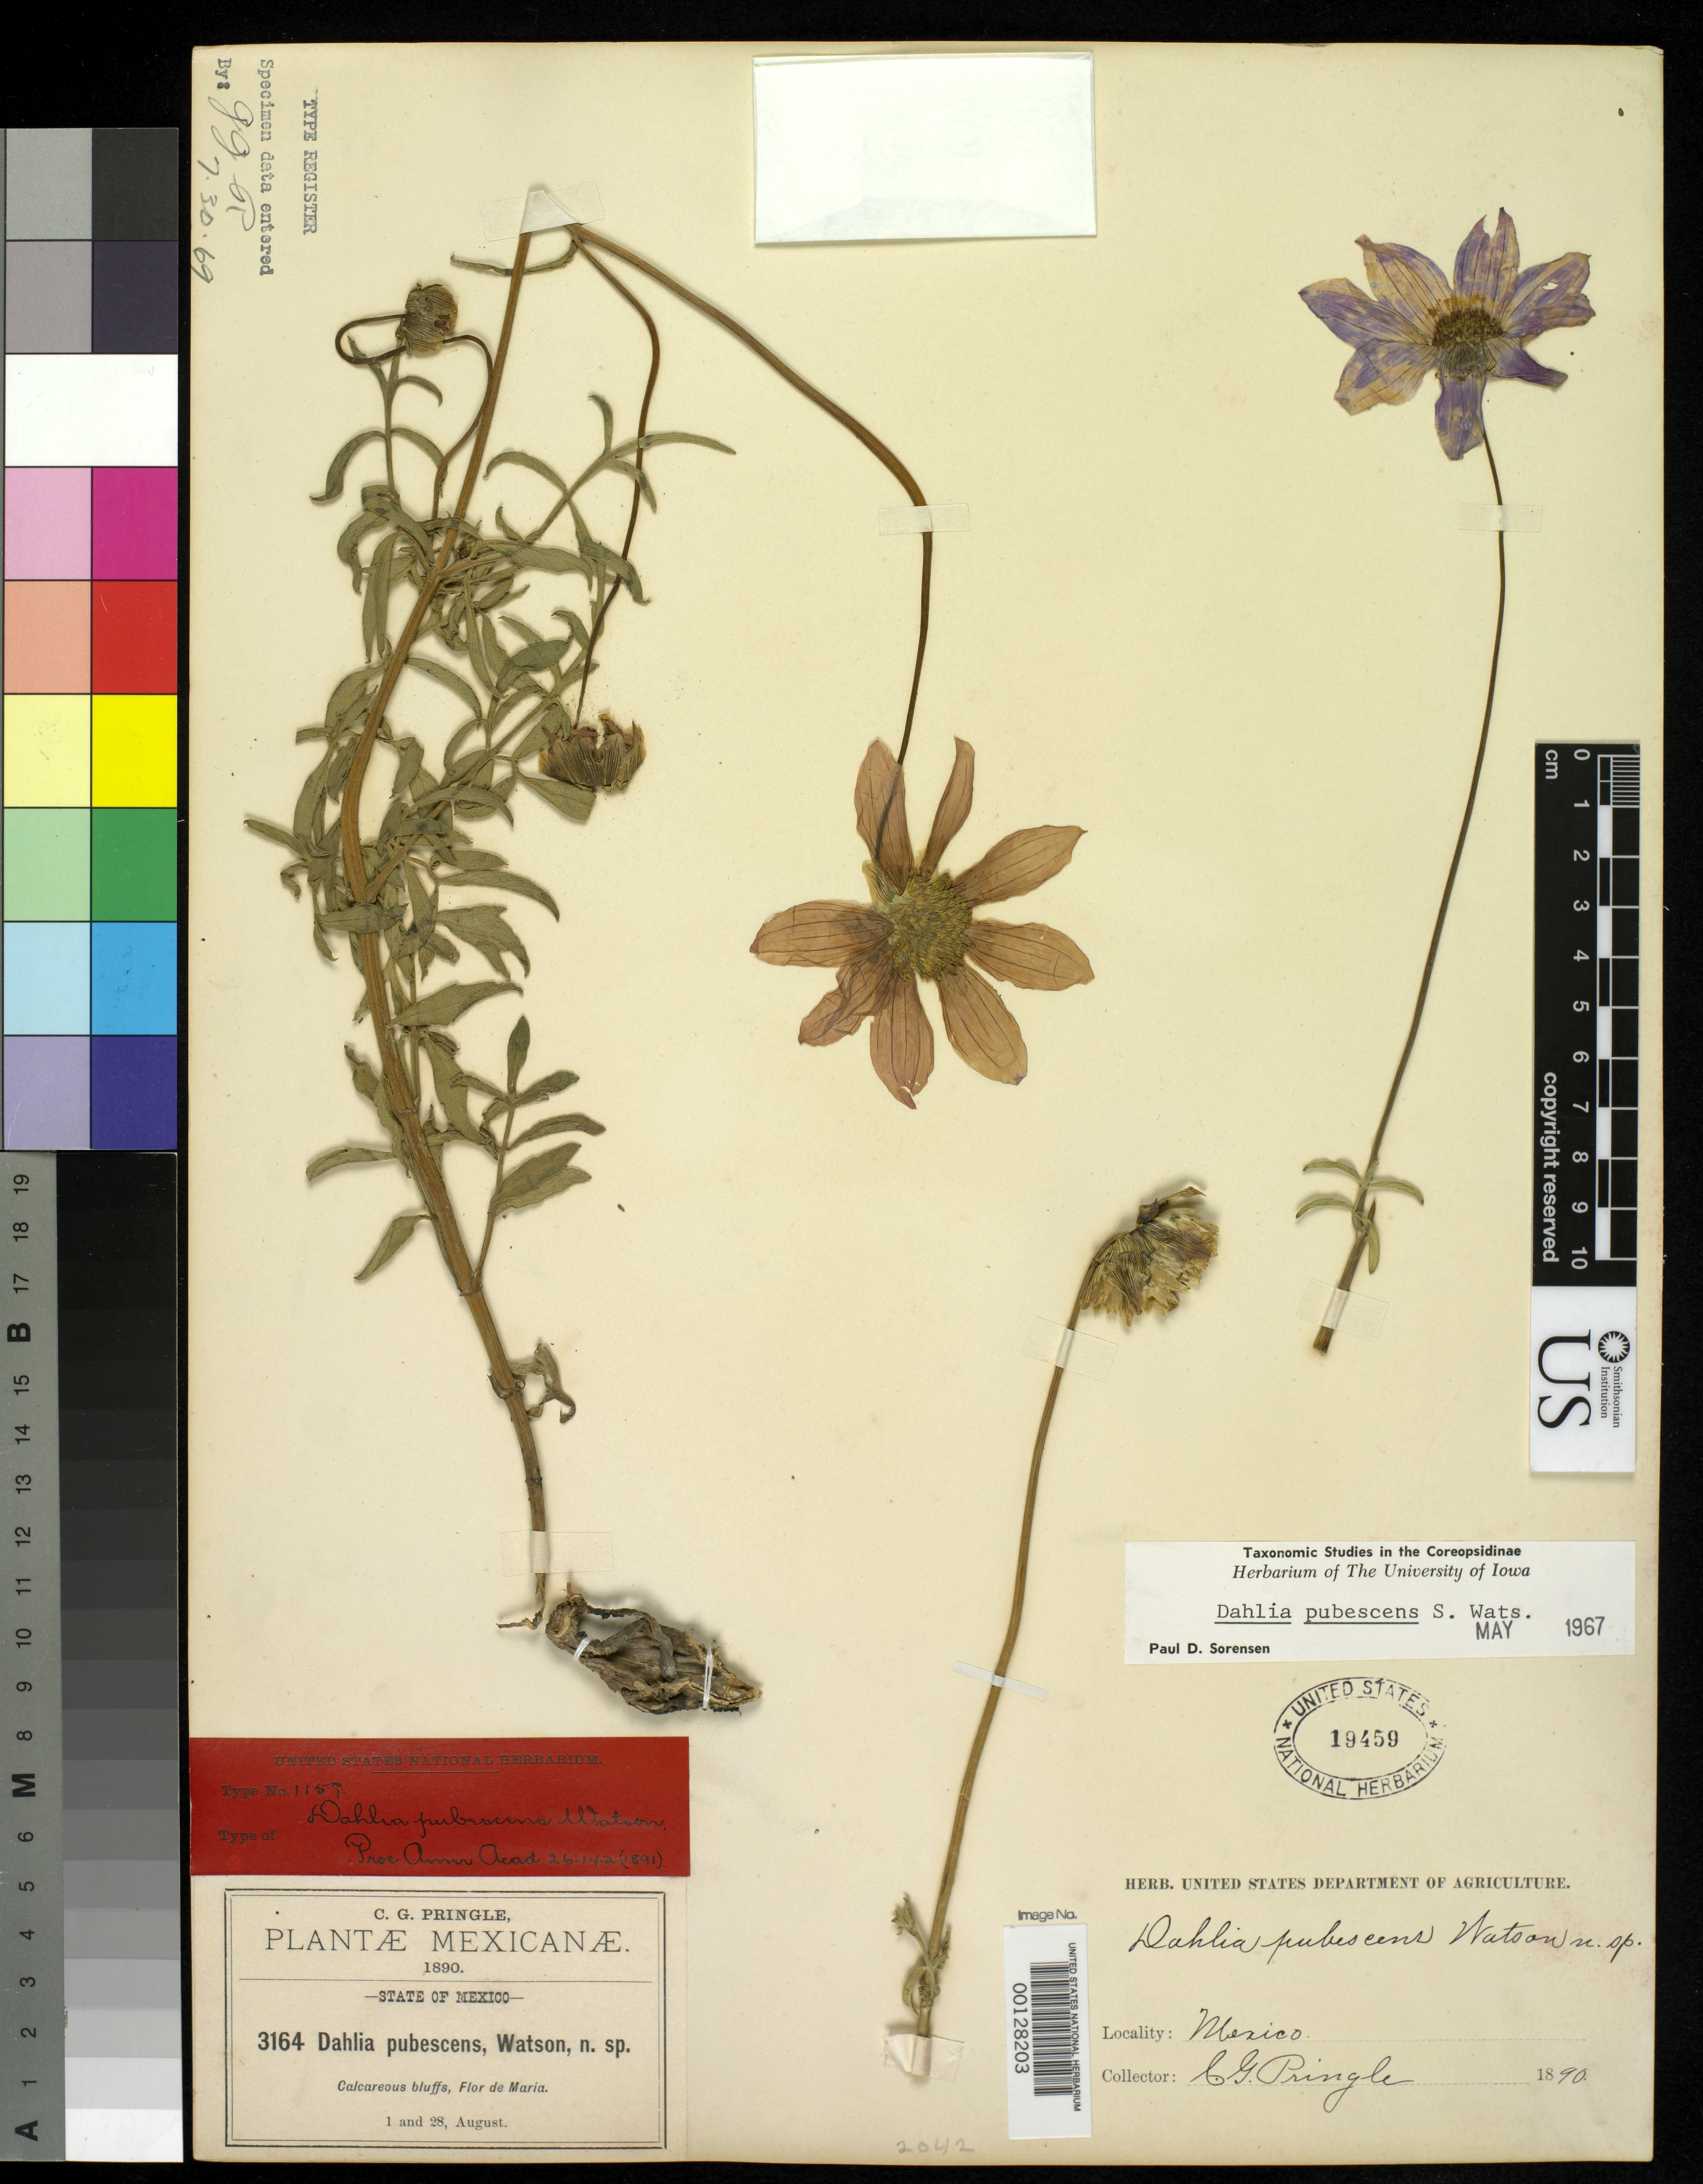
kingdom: Plantae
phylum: Tracheophyta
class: Magnoliopsida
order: Asterales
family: Asteraceae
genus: Dahlia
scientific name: Dahlia pubescens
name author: S. Watson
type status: Type Collection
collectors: C. G. Pringle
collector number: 3164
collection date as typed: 01 Aug 1890 and 28 Aug 1890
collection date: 1890-08-01,1890-08-28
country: Mexico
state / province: México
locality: Flor de Maria.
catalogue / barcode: US 19459